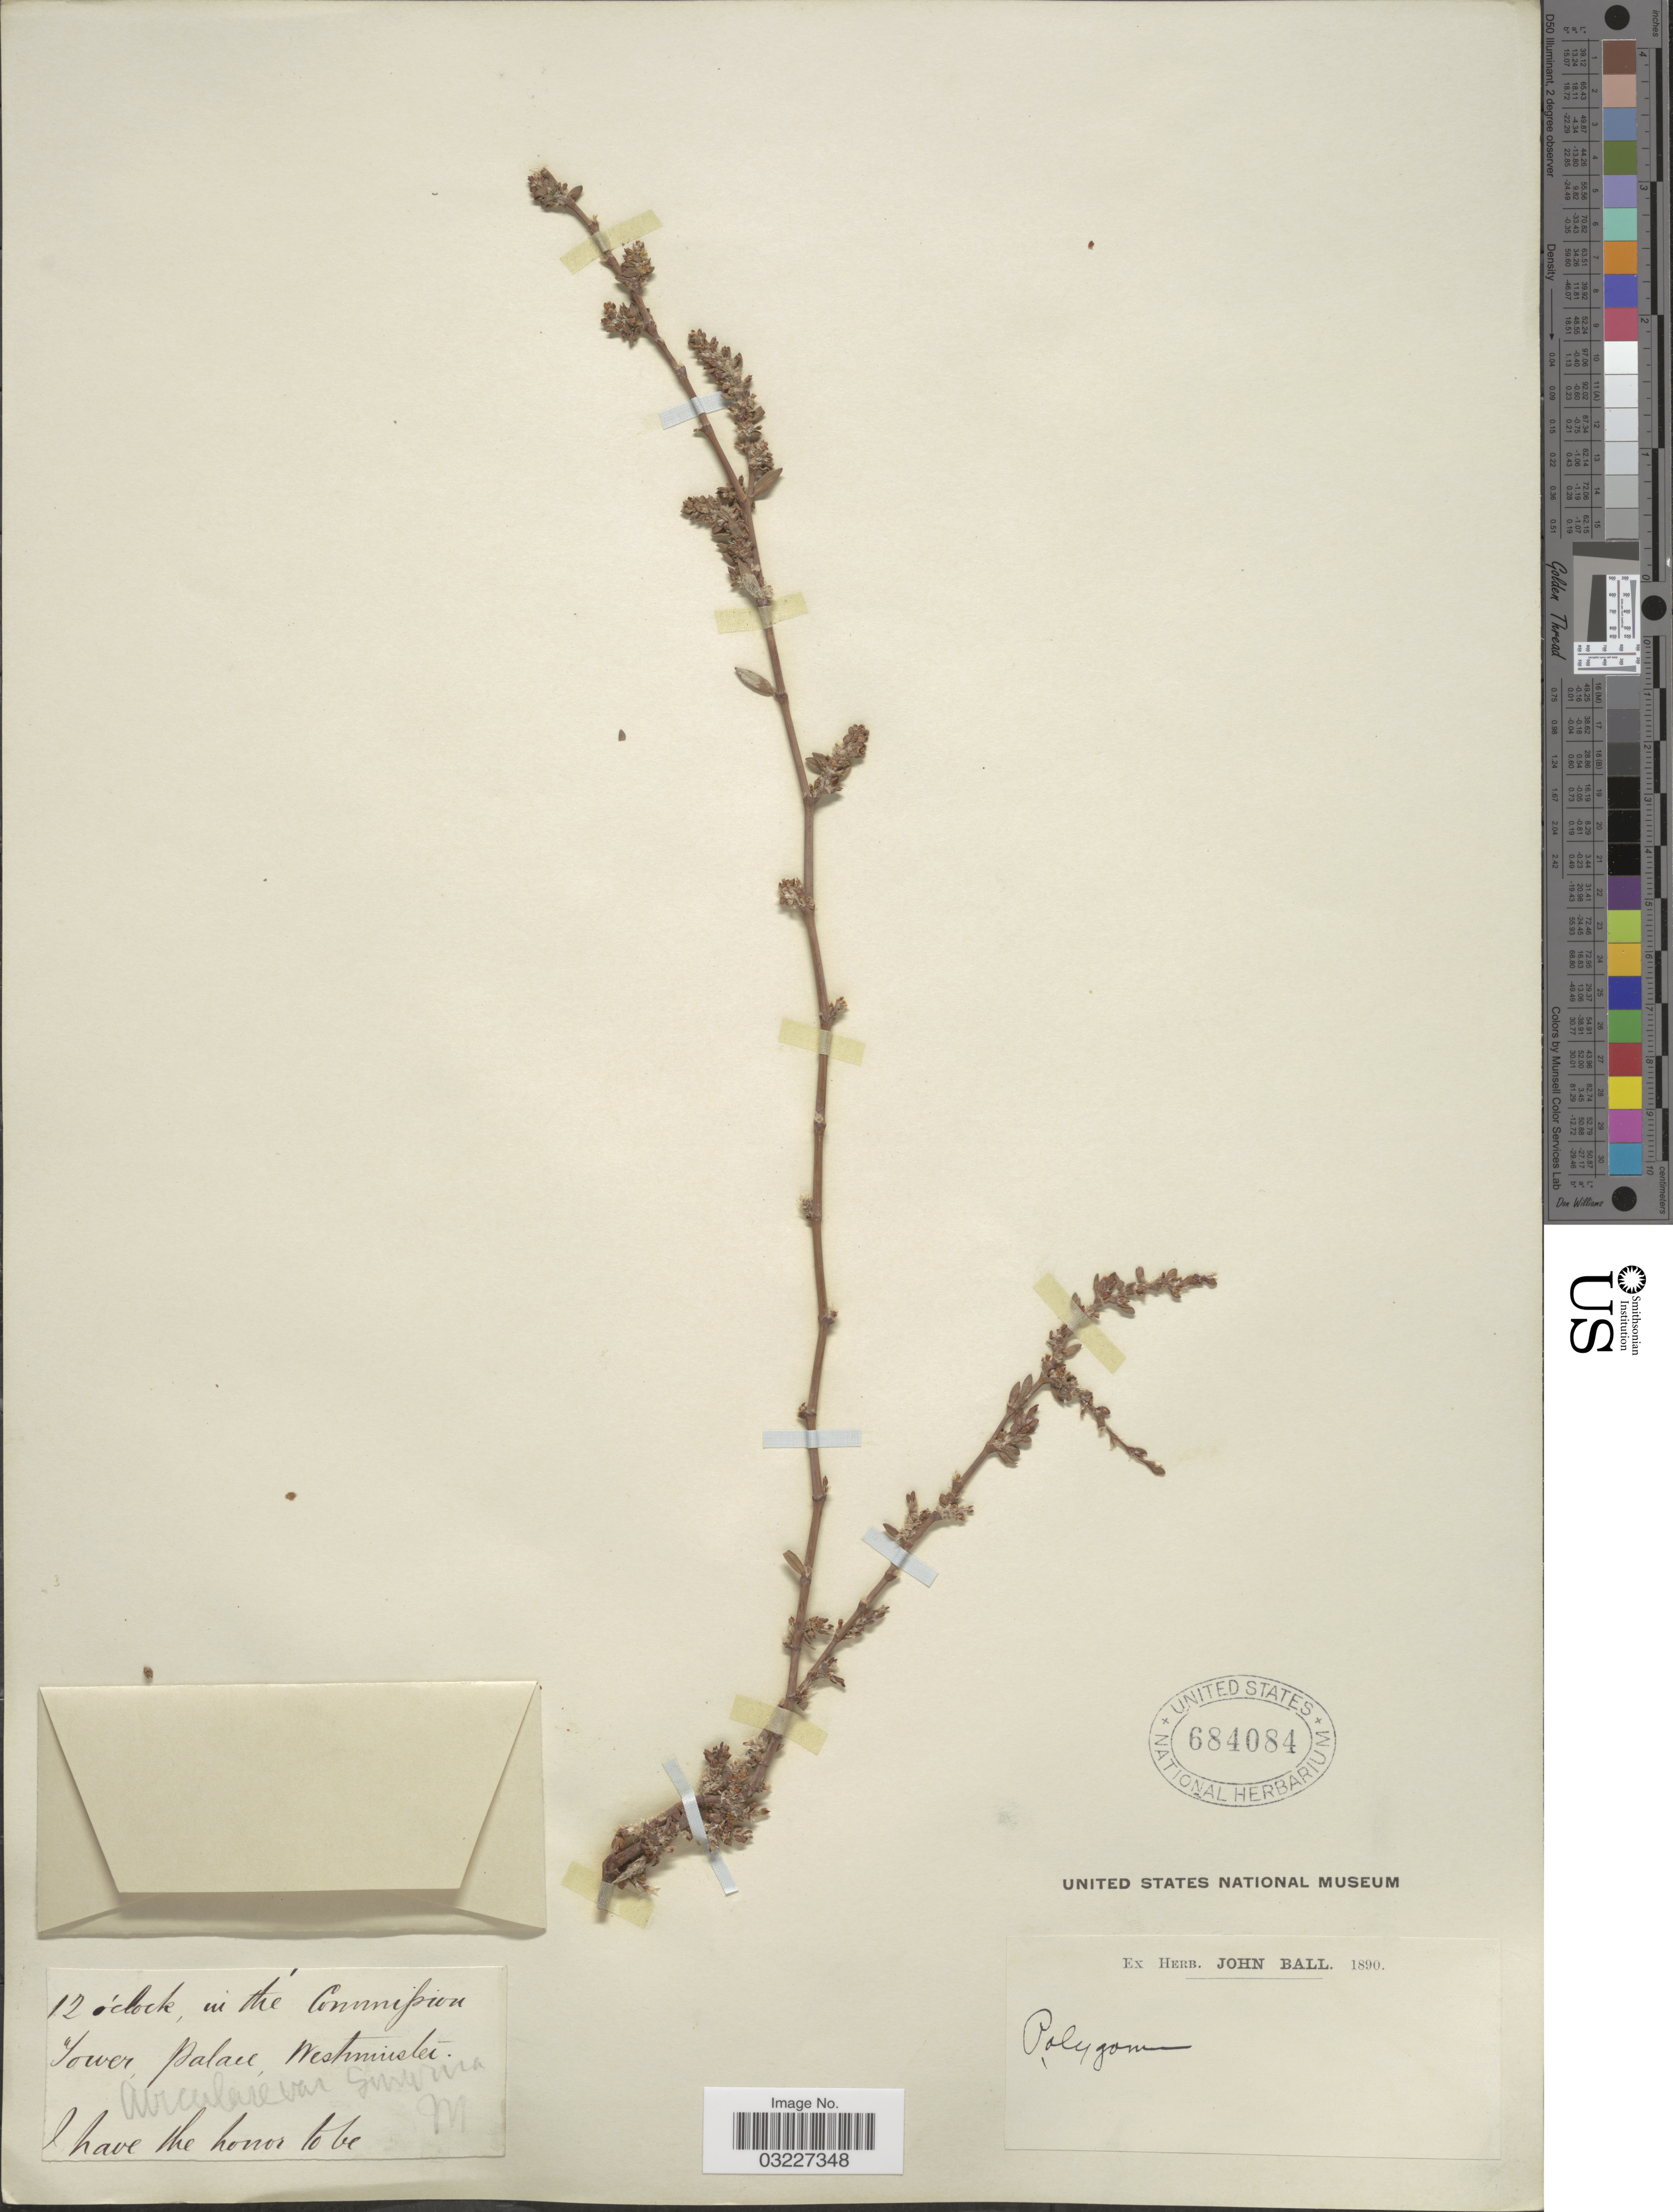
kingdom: Plantae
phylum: Tracheophyta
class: Magnoliopsida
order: Caryophyllales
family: Polygonaceae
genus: Polygonum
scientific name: Polygonum aviculare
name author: L.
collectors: ex herb. John Ball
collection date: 1890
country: United Kingdom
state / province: England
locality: In the Commission Tower, Palace, Westminster.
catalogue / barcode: US 684084